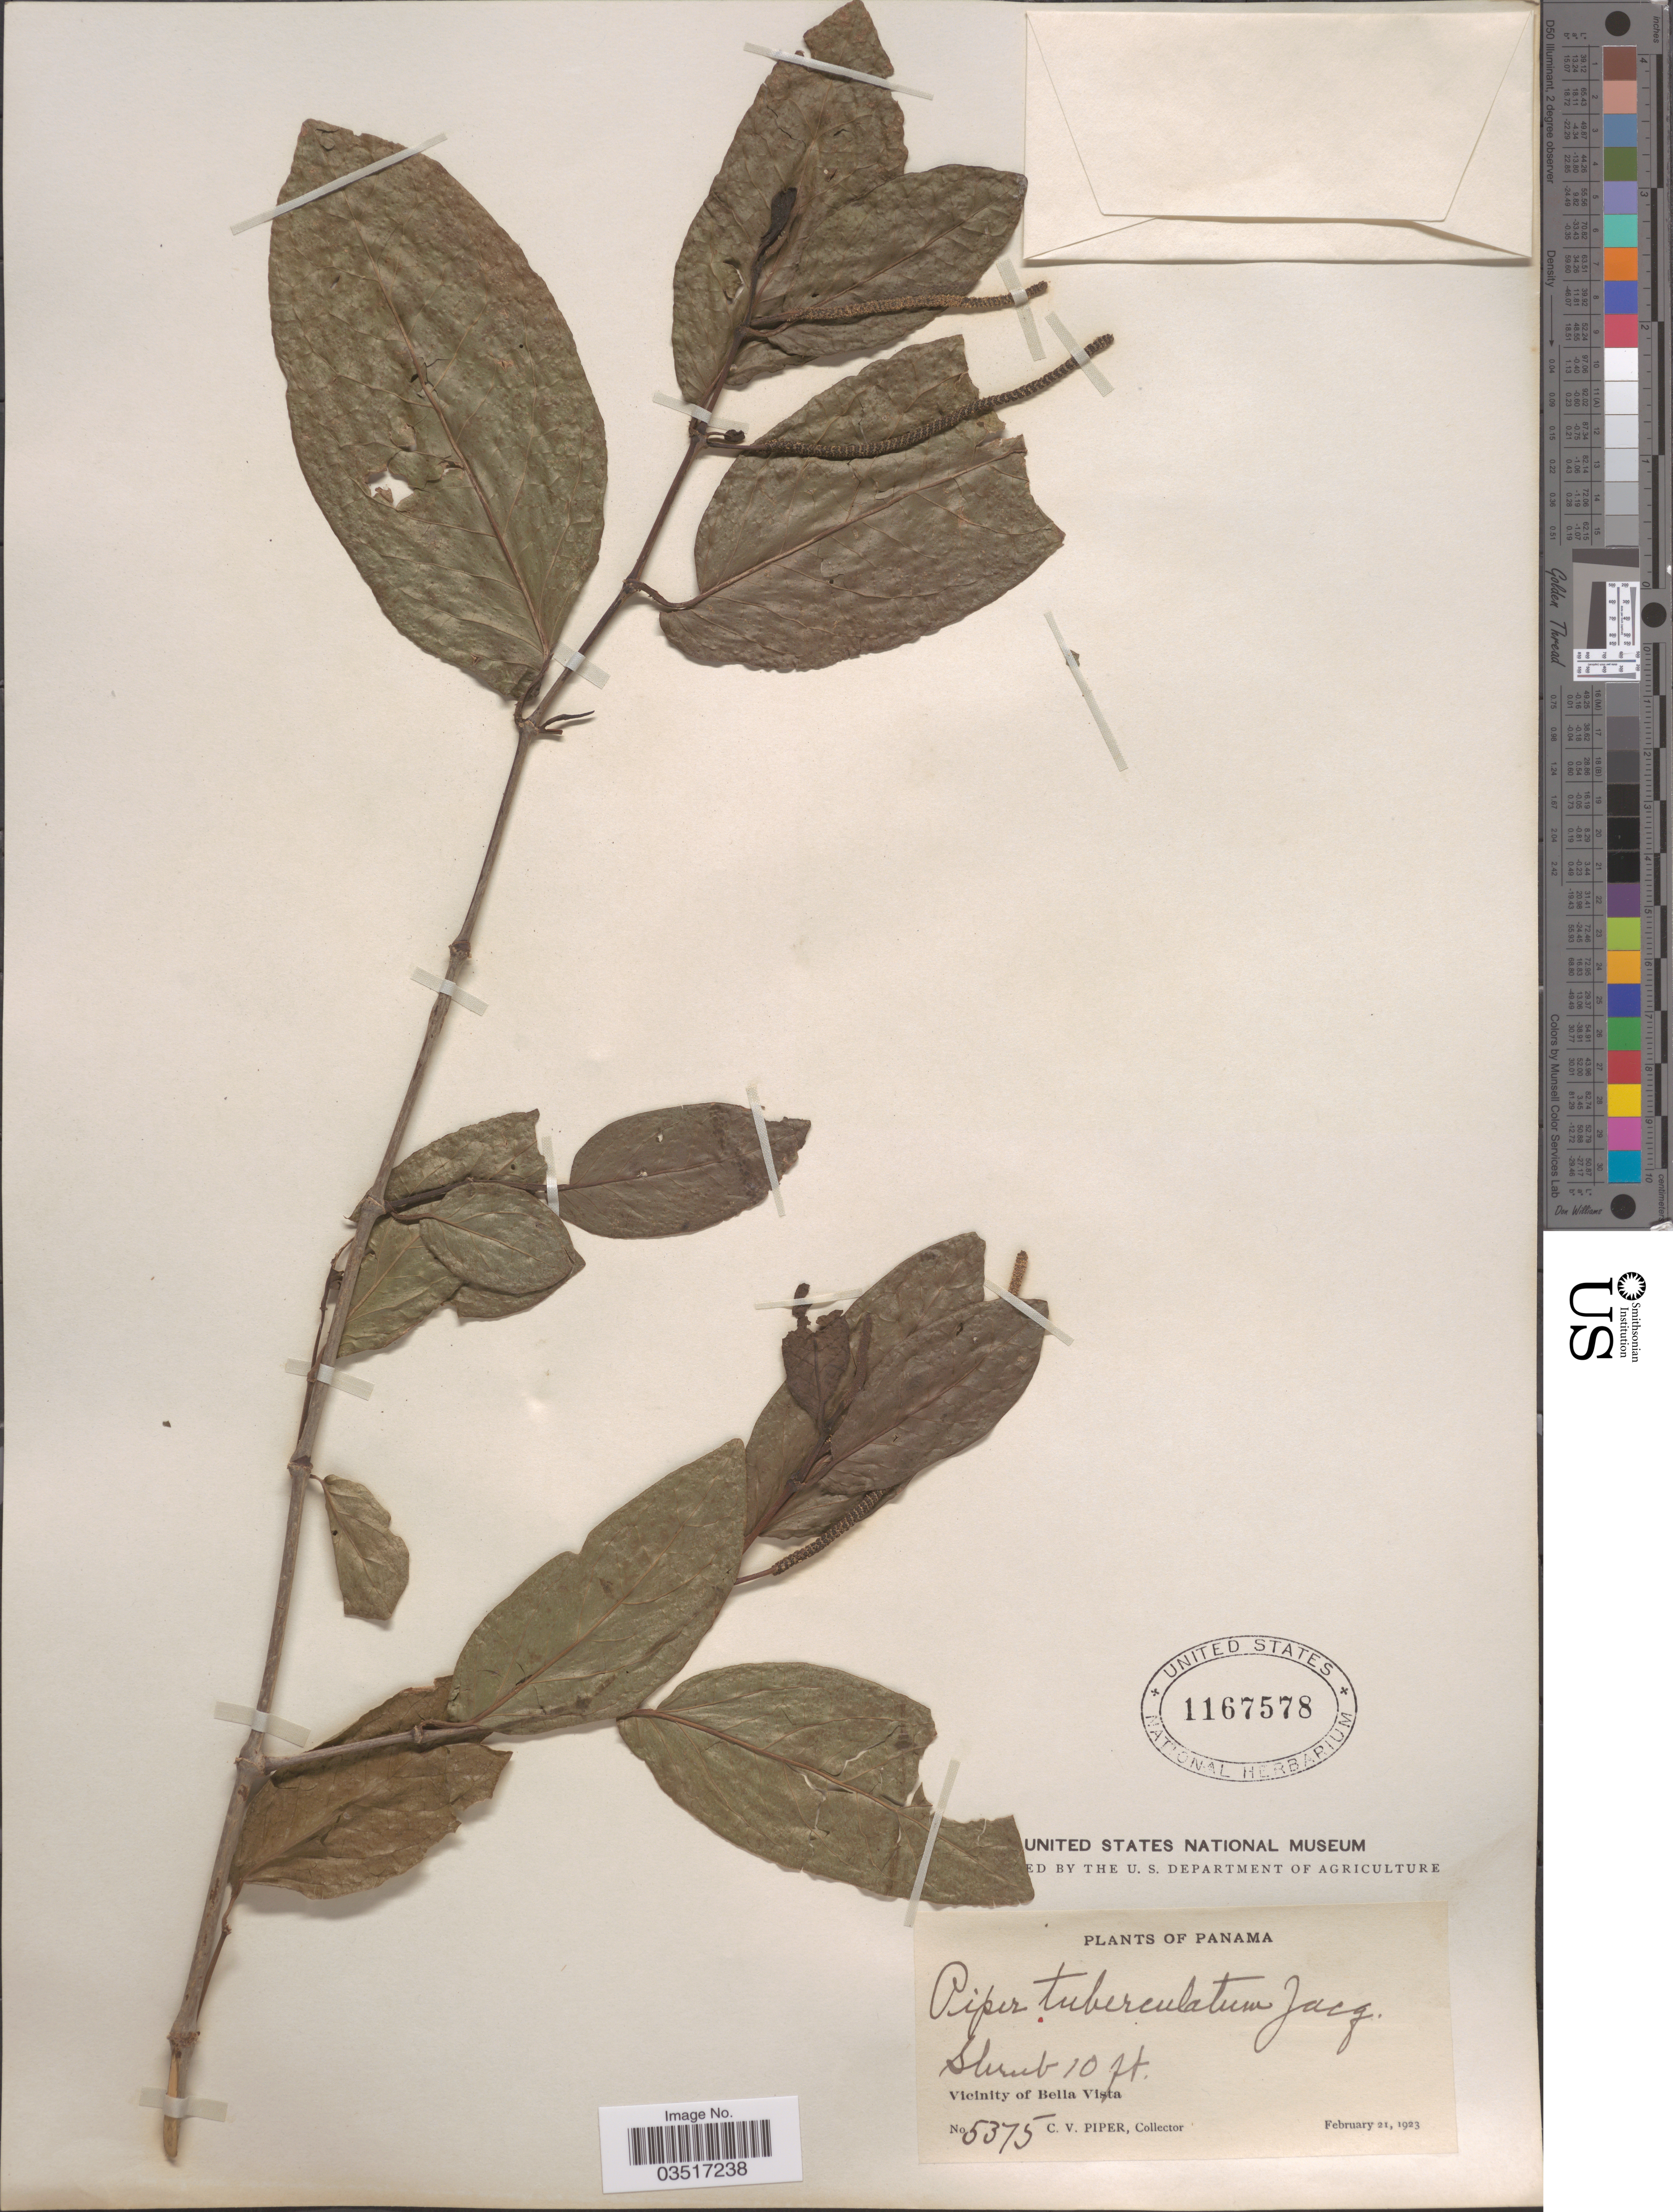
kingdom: Plantae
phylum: Tracheophyta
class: Magnoliopsida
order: Piperales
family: Piperaceae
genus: Piper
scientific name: Piper tuberculatum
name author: Jacq.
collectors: C. V. Piper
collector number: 5375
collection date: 1923-02-21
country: Panama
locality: Vicinity of Bella Vista.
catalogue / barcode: US 1167578